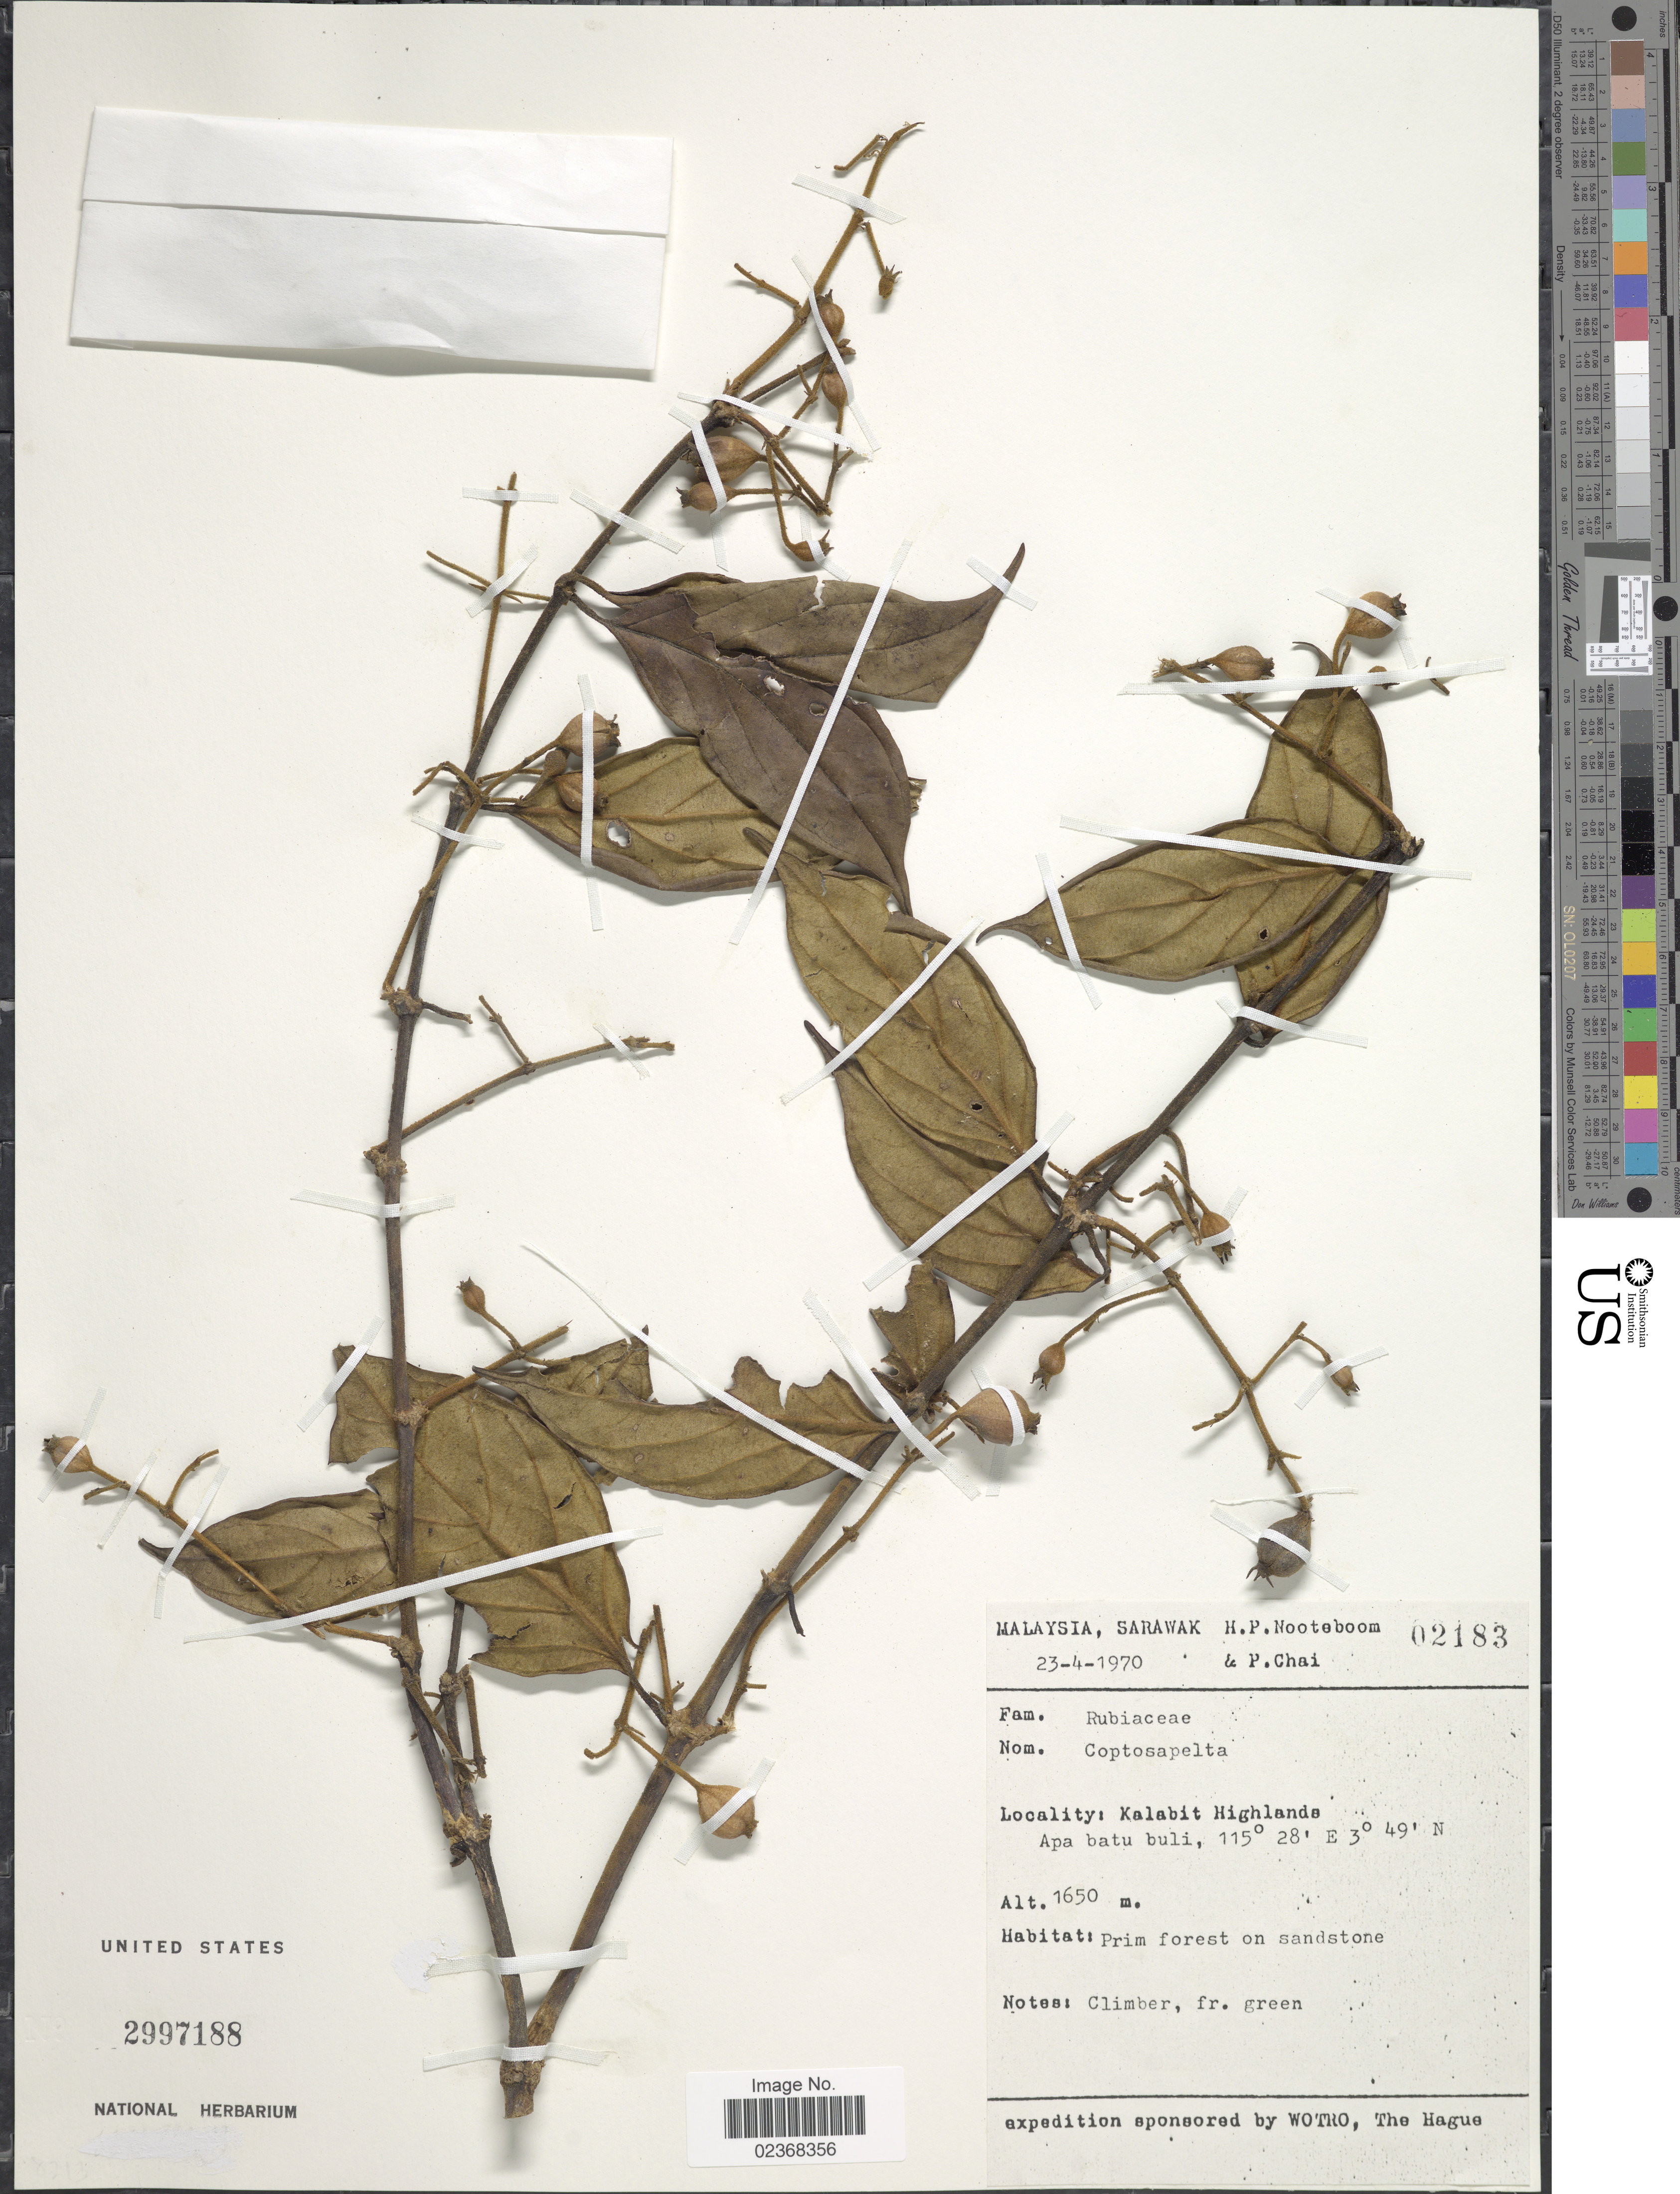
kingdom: Plantae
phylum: Tracheophyta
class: Magnoliopsida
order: Gentianales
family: Rubiaceae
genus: Coptosapelta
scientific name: Coptosapelta sp.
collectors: H. P. Nooteboom & P. Chai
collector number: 02183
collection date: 1970-04-23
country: Malaysia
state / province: Sarawak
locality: Kalabit Highlands, Apa batu buli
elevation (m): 1650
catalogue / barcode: US 2997188